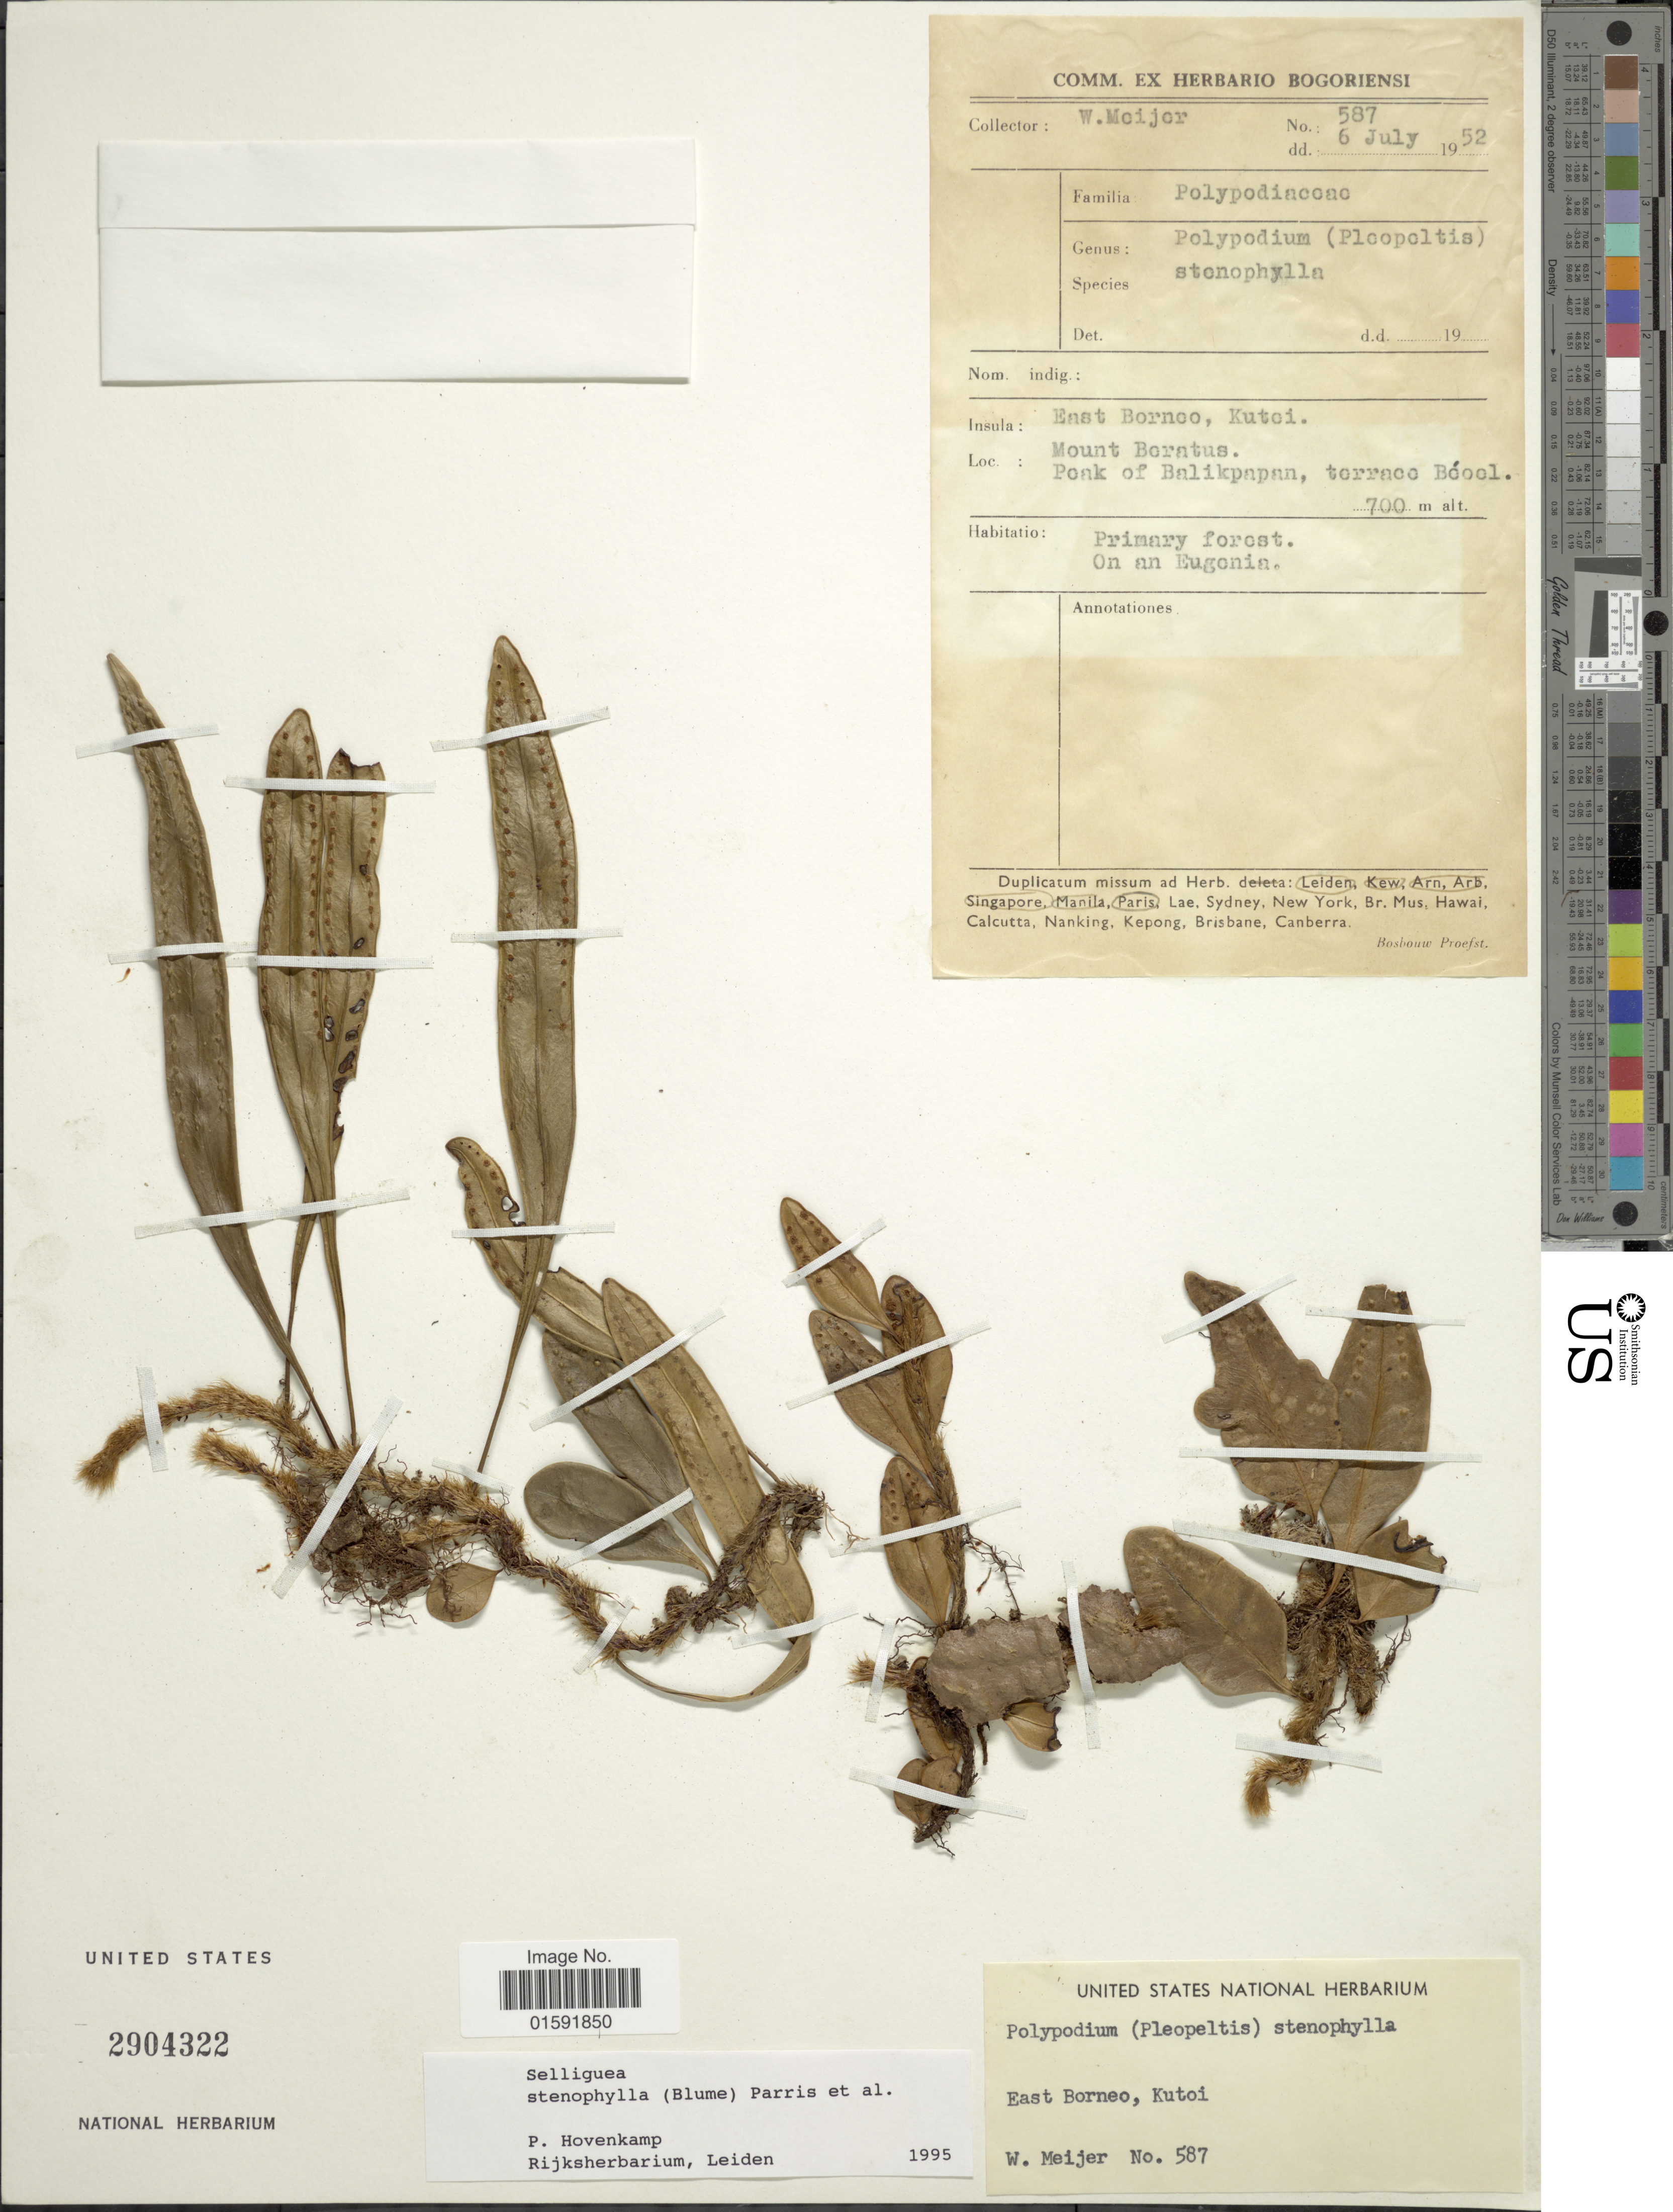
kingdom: Plantae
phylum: Tracheophyta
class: Polypodiopsida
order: Polypodiales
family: Polypodiaceae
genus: Selliguea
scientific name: Selliguea stenophylla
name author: (Blume)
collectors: W. Meijer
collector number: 587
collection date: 1952-07-06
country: Malaysia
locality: East, Borneo, Kutci, Mount BoratusmPeak of Balikpapan, terrace Béool [interpreted]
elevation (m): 700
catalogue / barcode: US 2904322